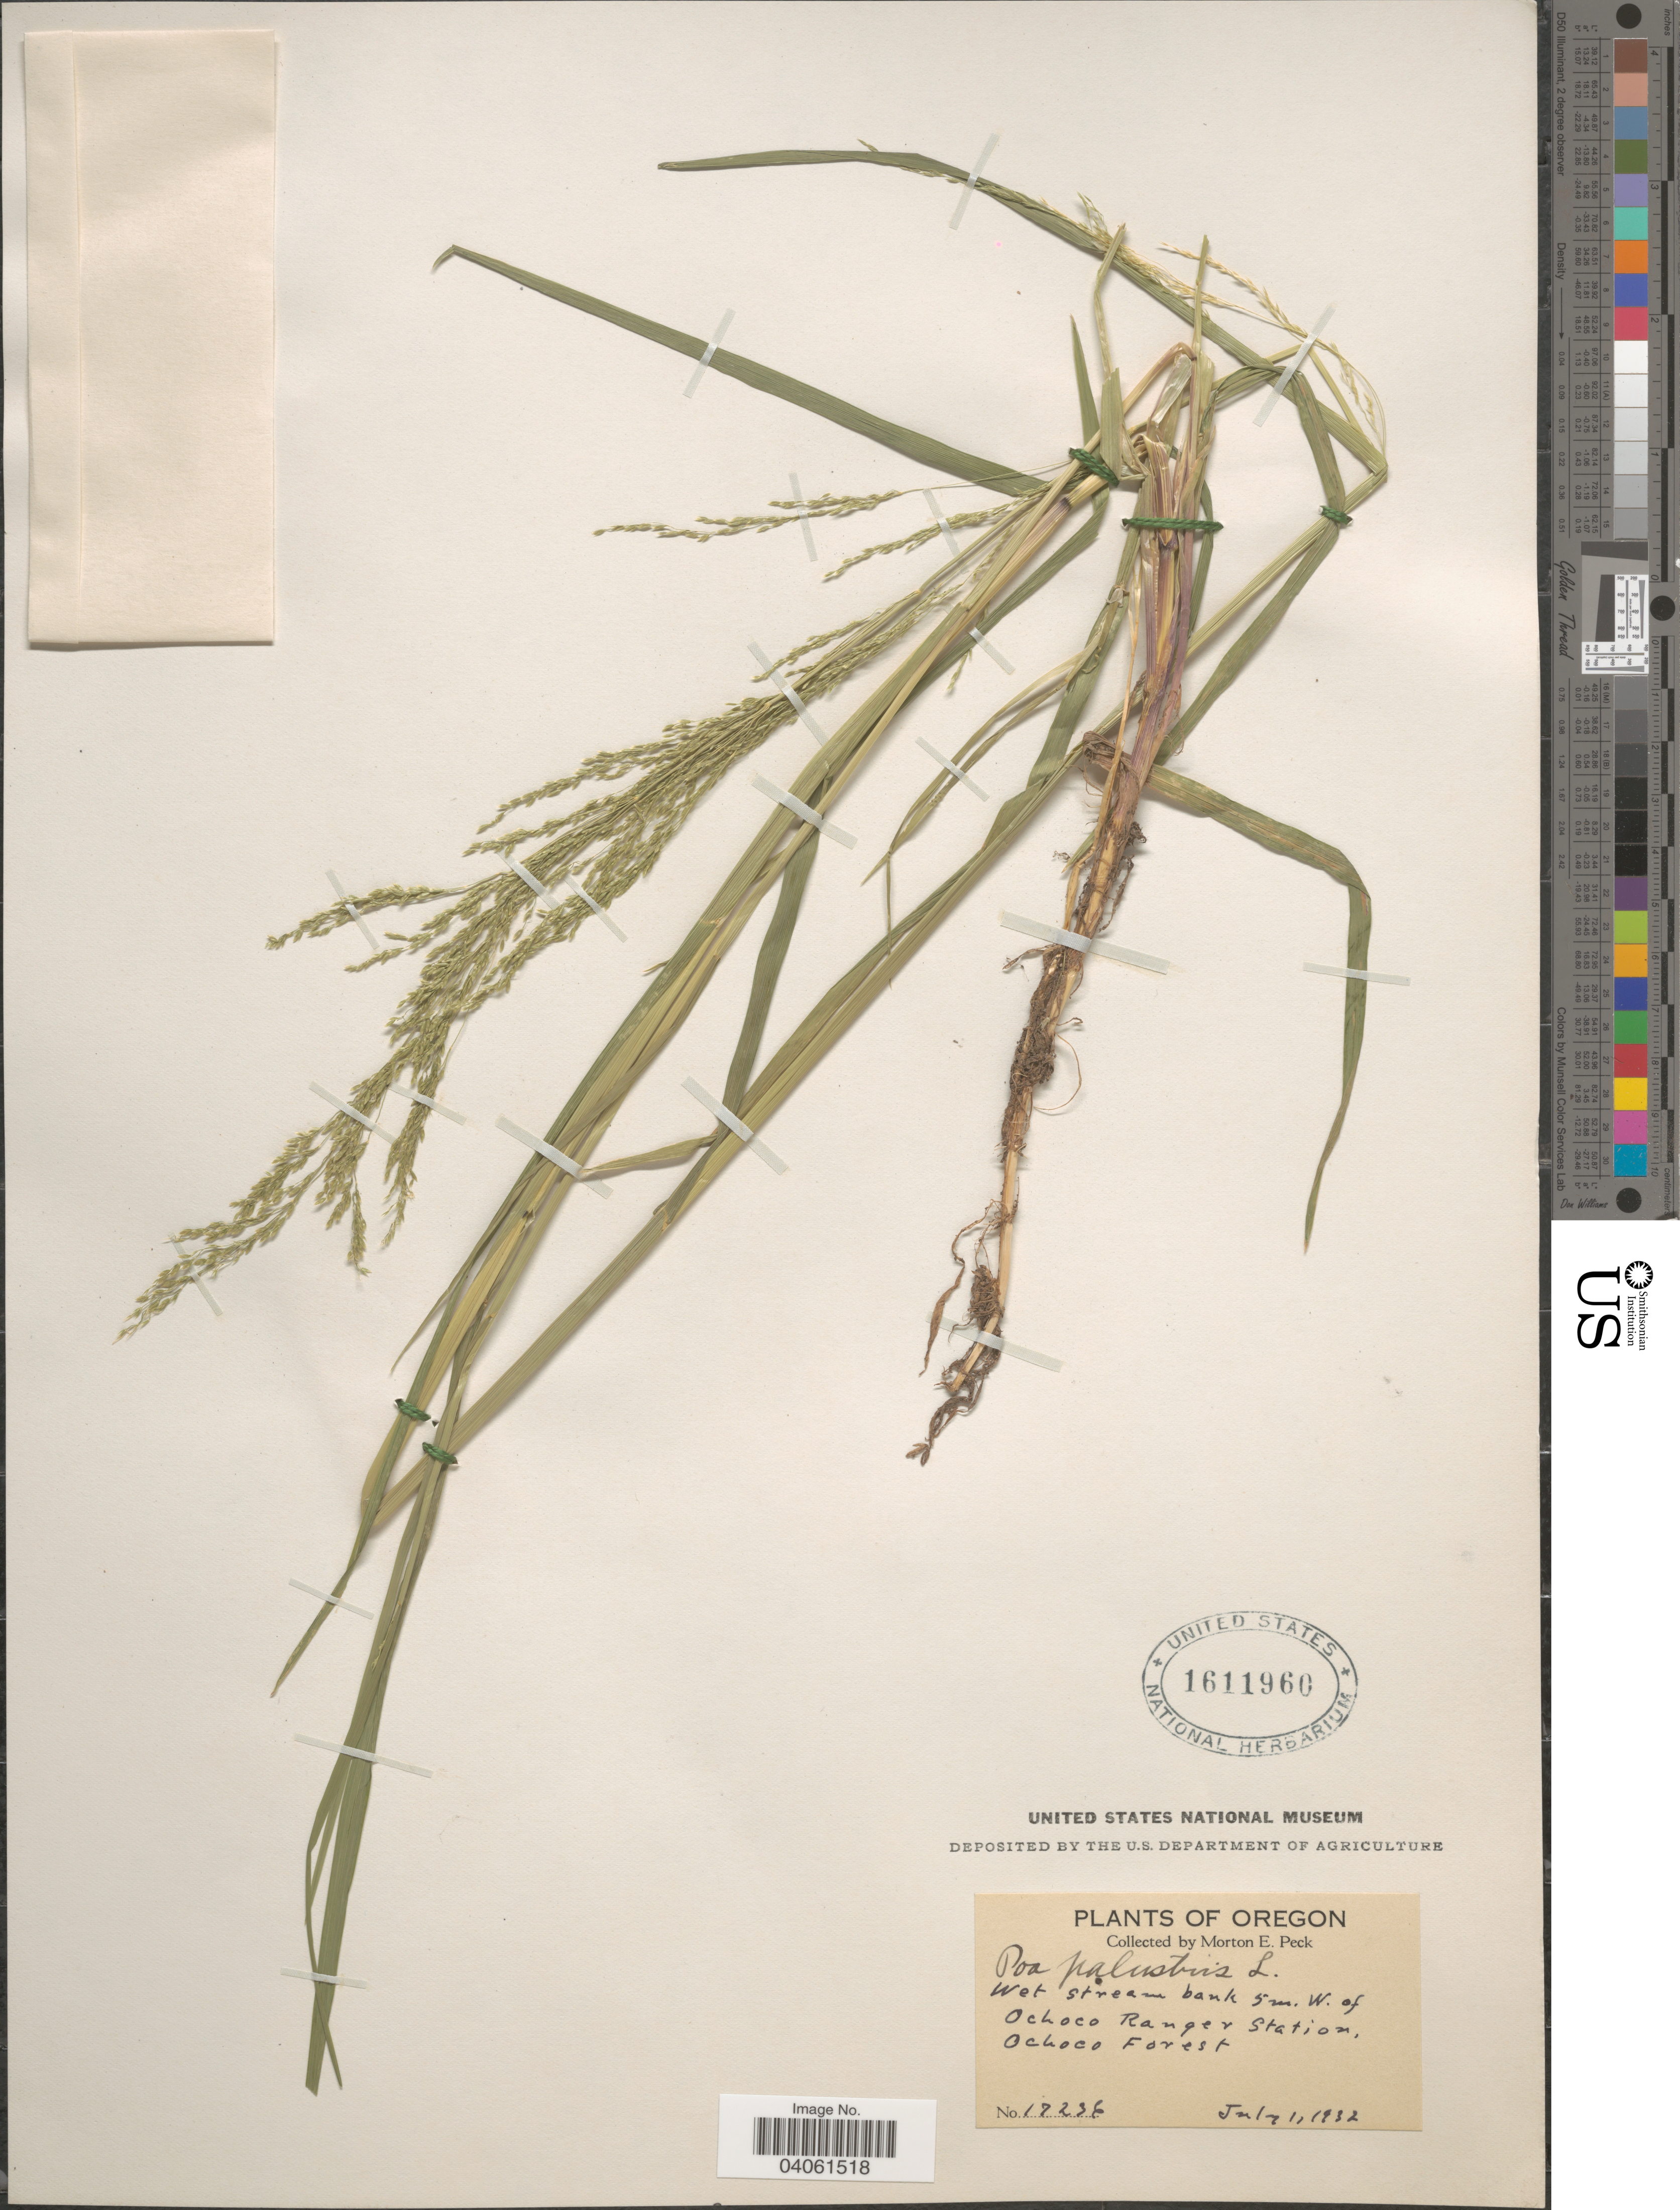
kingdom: Plantae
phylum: Tracheophyta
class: Liliopsida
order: Poales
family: Poaceae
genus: Poa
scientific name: Poa palustris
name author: L.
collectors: M. E. Peck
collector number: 17236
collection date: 1932-07-01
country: United States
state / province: Oregon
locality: Wet stream bank 5 mi. W. of Ochoco Ranger Station, Ochoco Forest.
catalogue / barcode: US 1611960